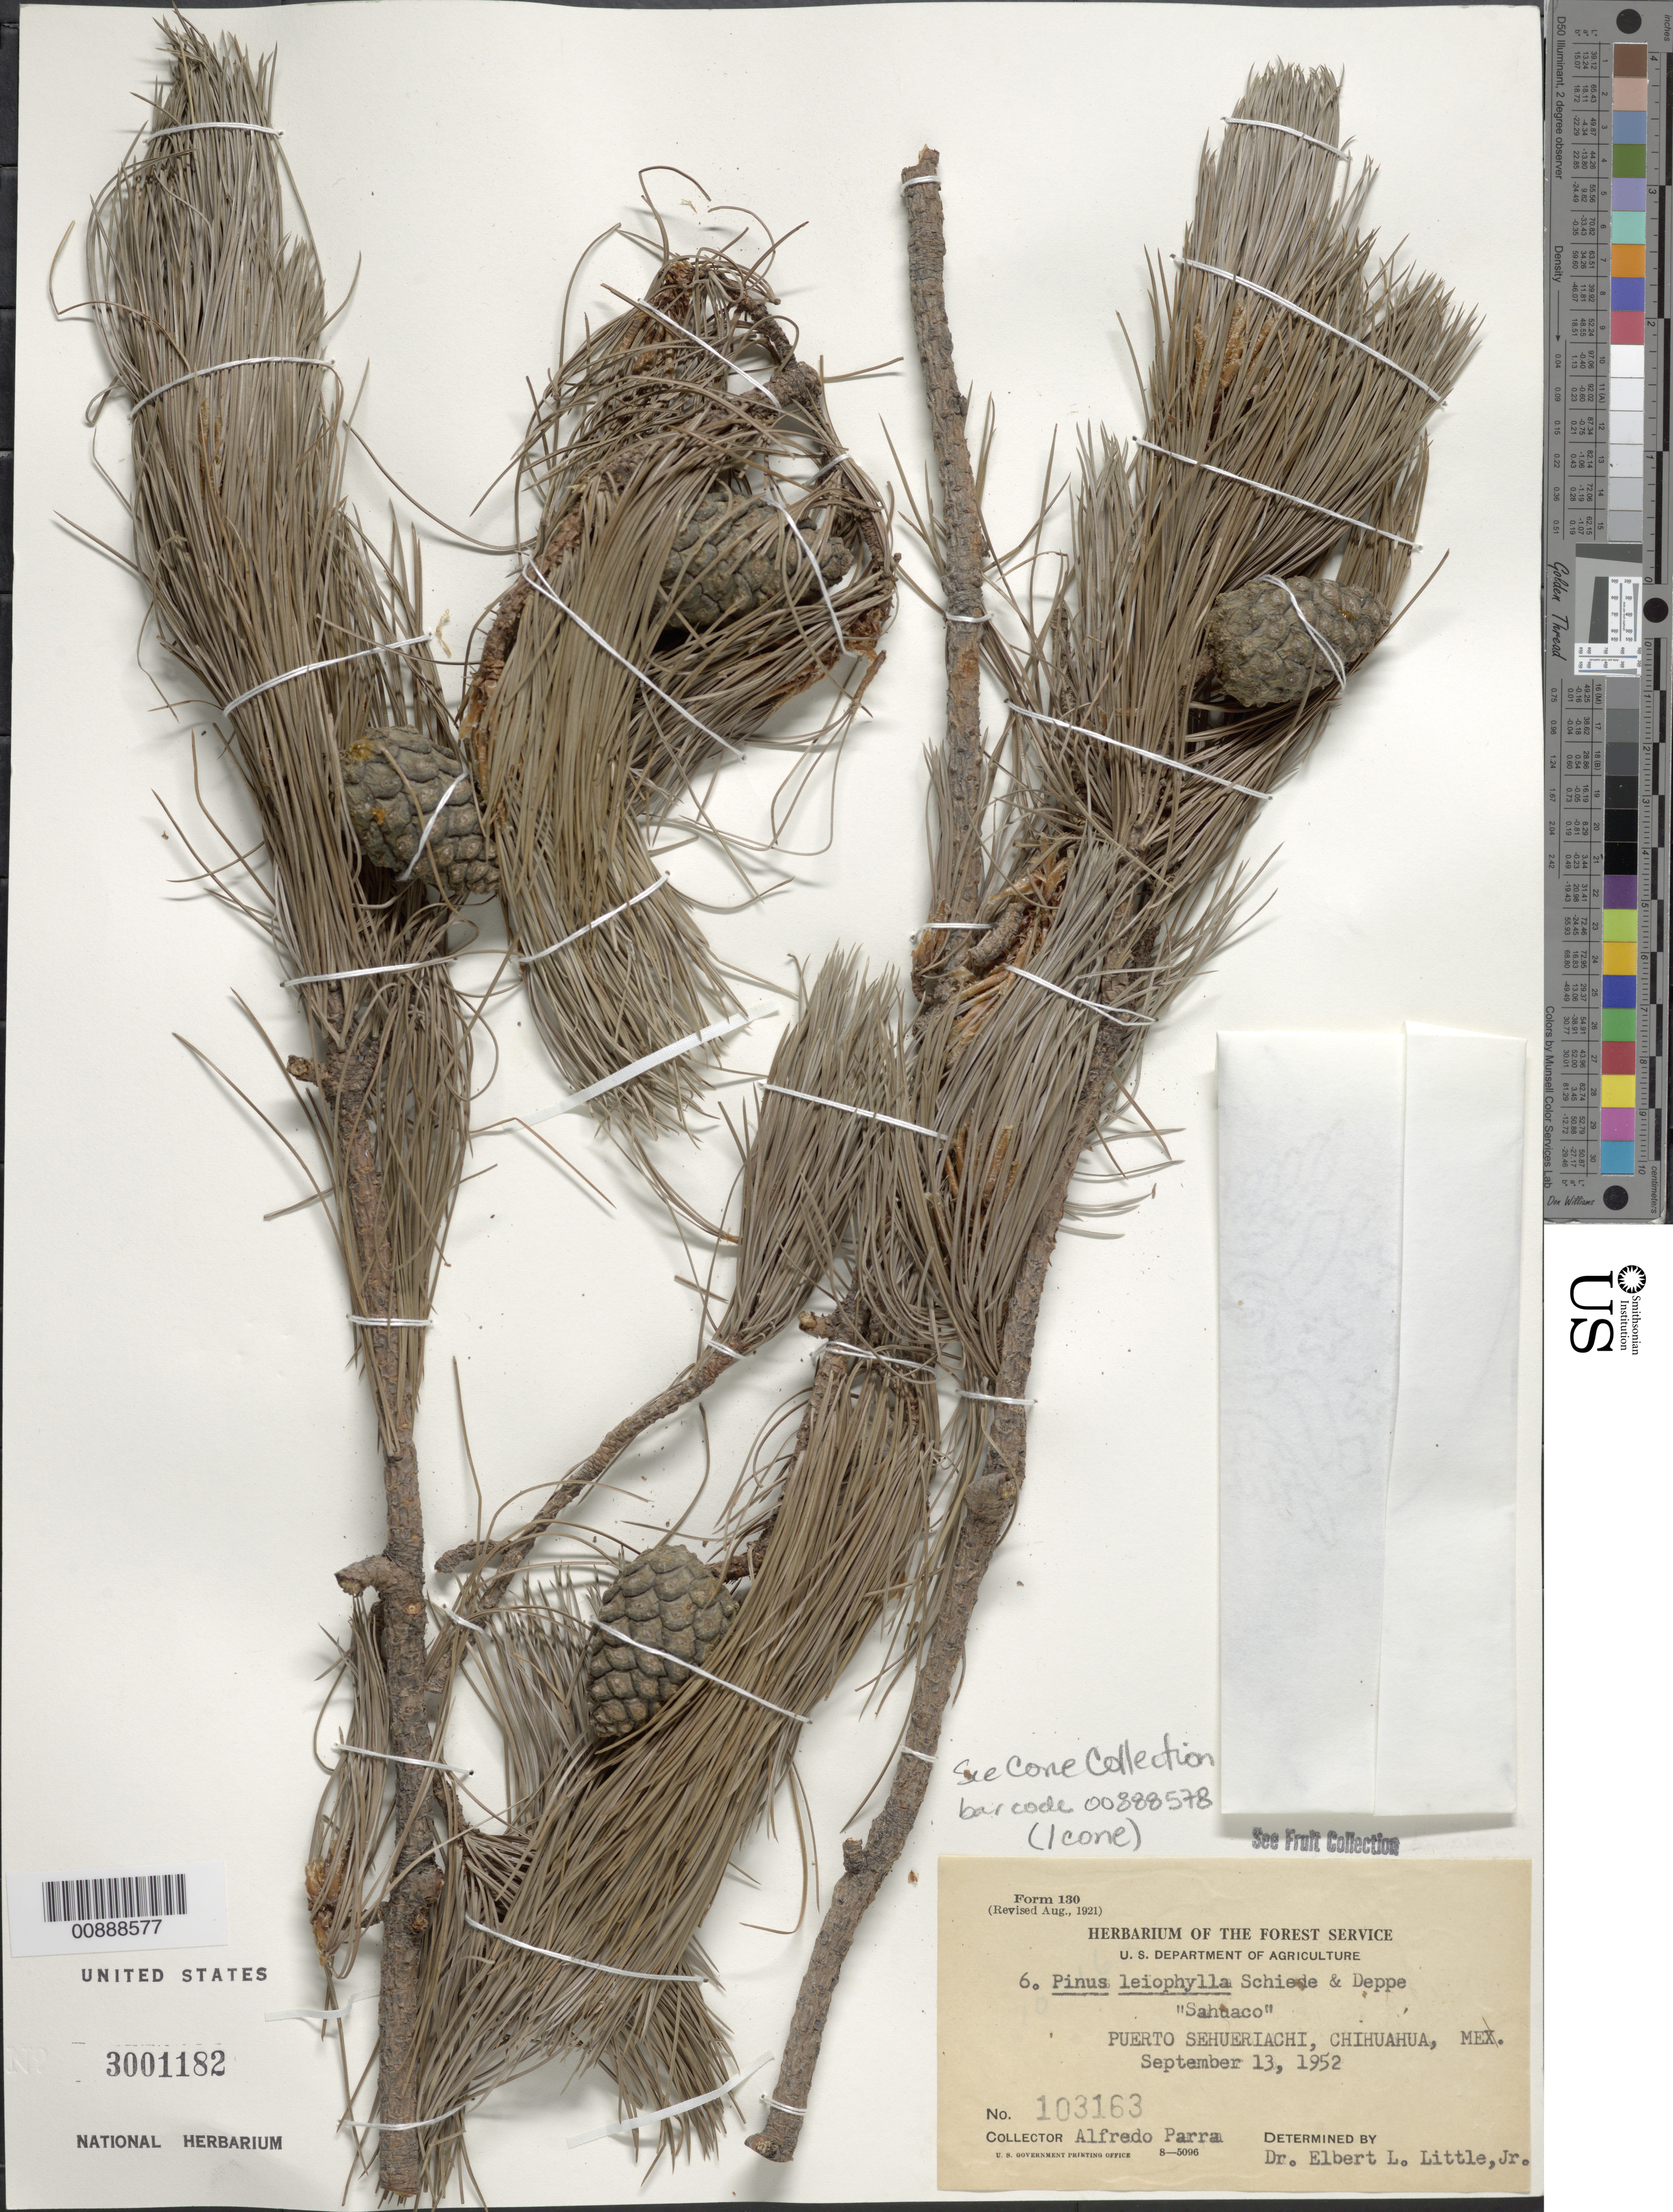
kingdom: Plantae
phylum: Tracheophyta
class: Pinopsida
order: Pinales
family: Pinaceae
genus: Pinus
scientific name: Pinus leiophylla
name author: Schiede ex Schltdl. & Cham.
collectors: R. Parra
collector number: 103163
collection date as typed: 13 Sep 1952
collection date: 1952-09-13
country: Mexico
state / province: Chihuahua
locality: Puerto Sehueriachi, Chihuahua.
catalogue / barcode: US 3001182